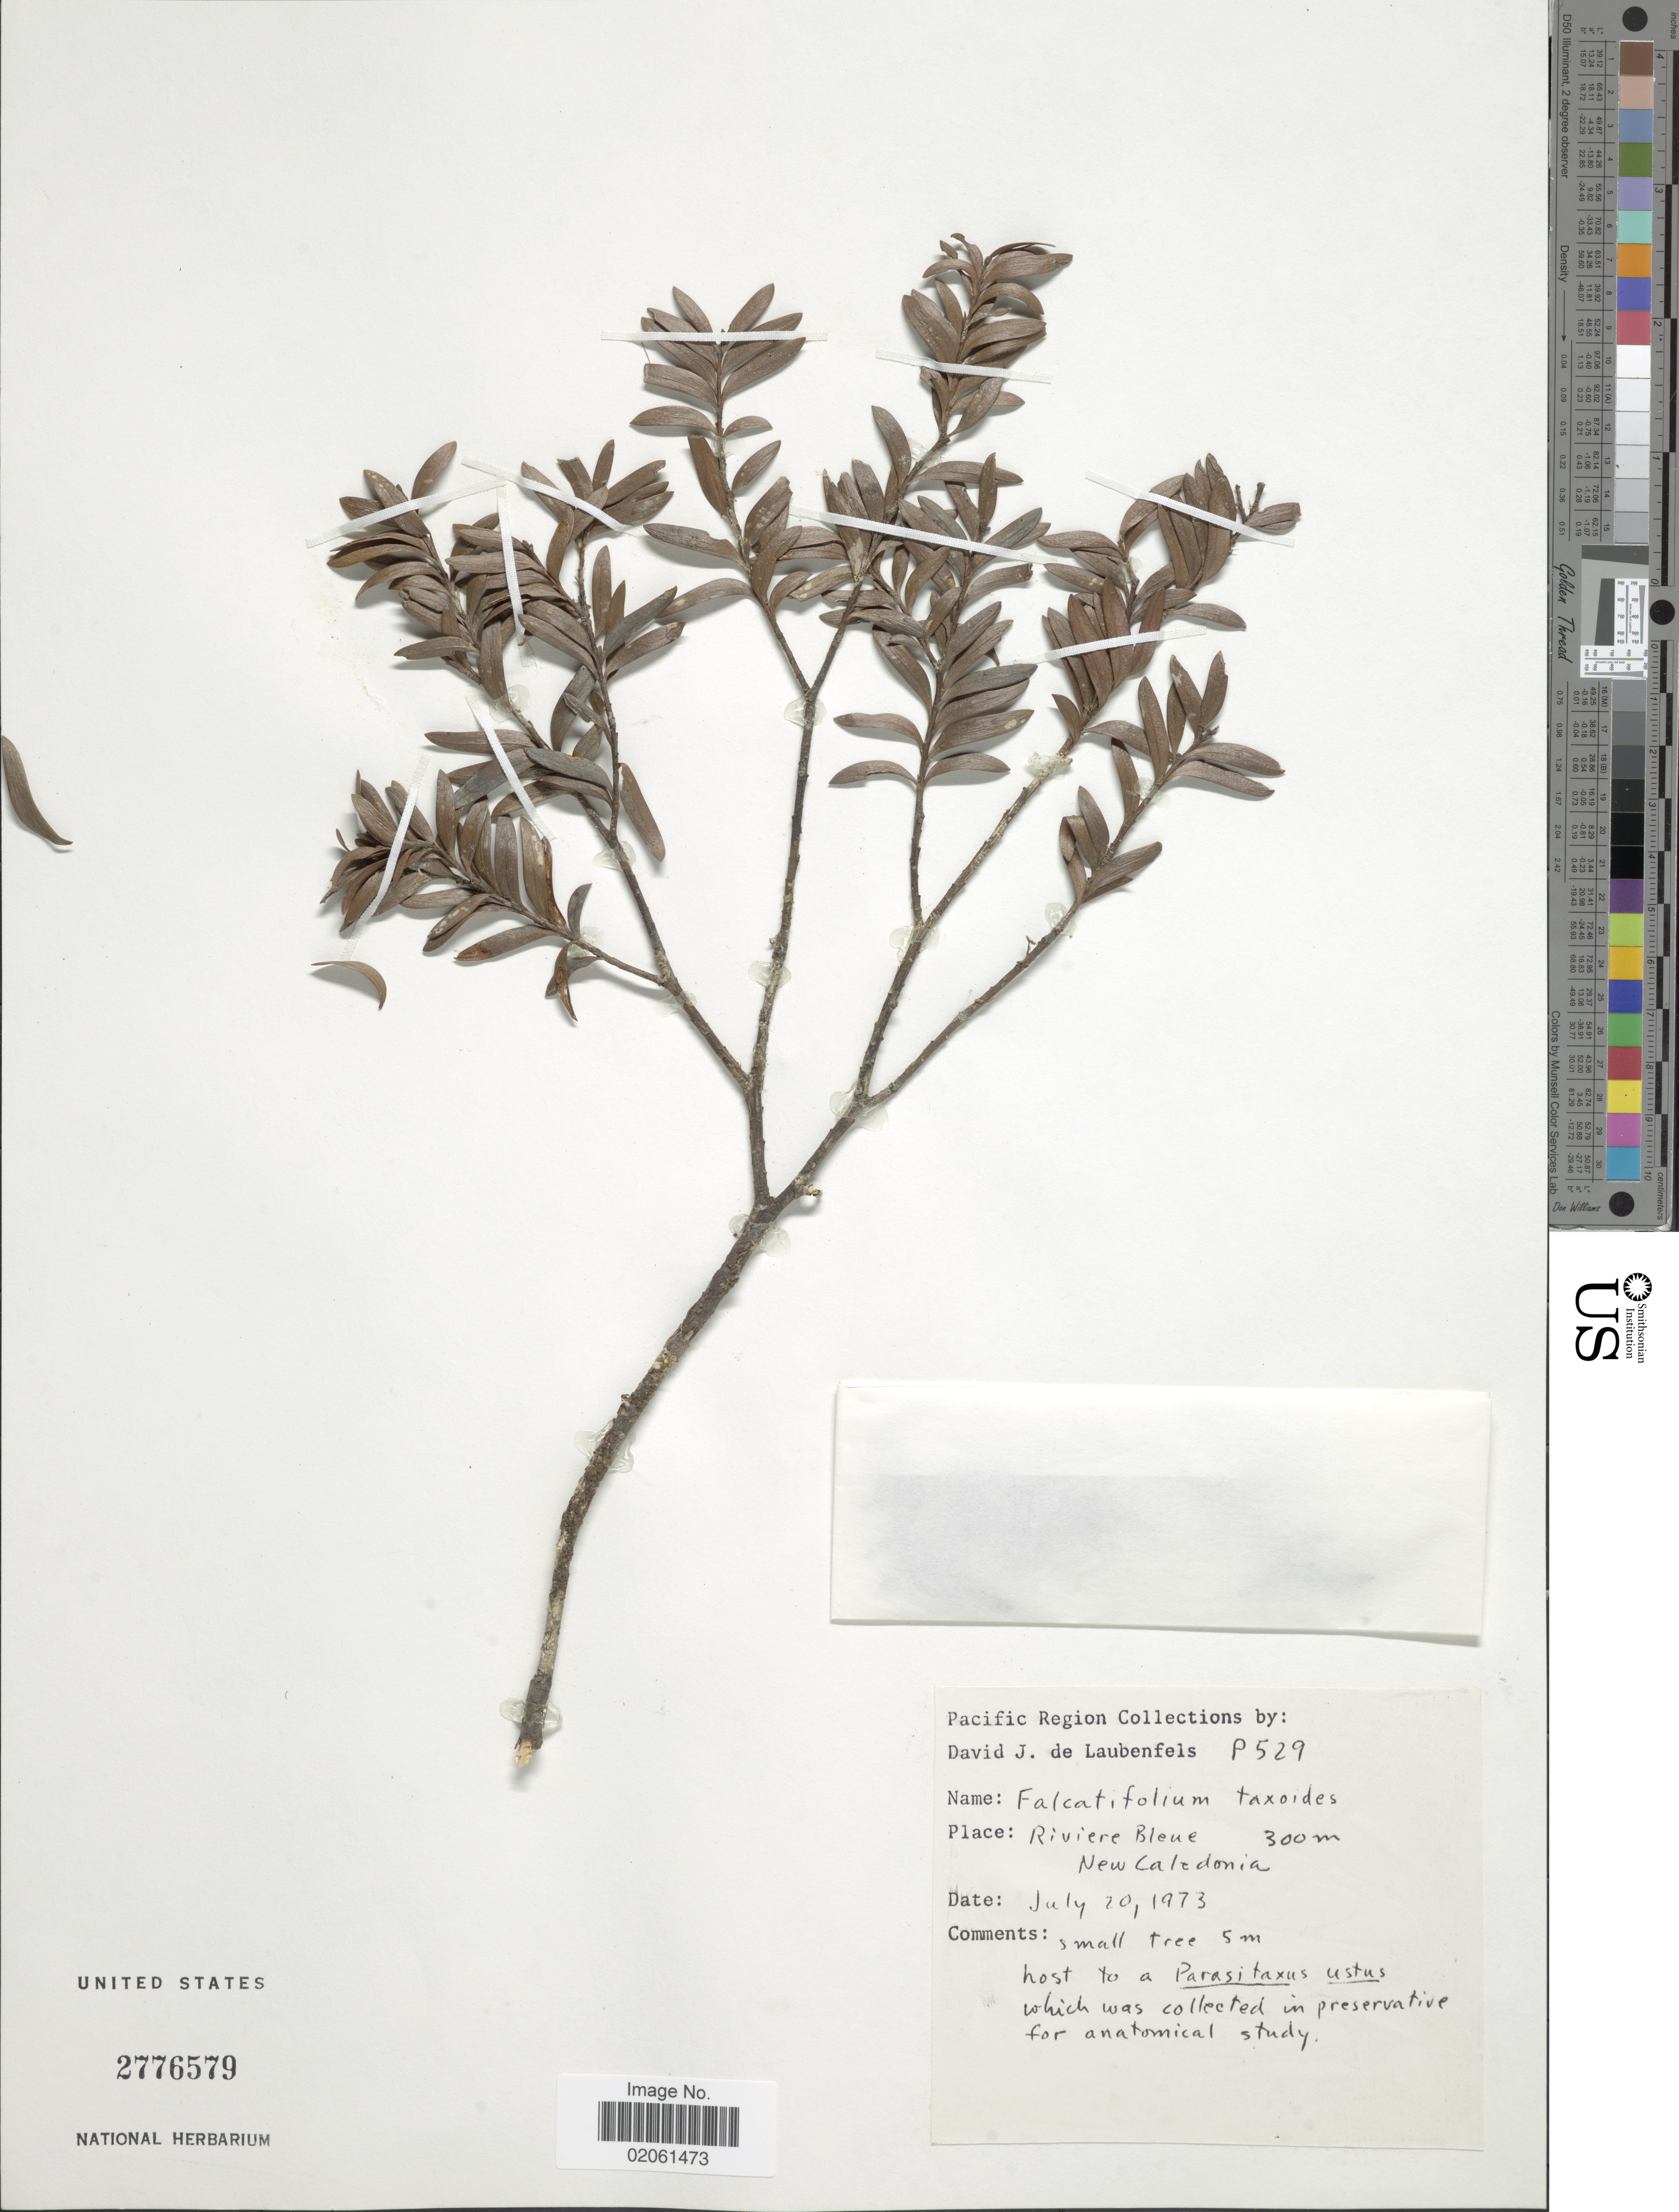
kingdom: Plantae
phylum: Tracheophyta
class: Pinopsida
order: Pinales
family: Podocarpaceae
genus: Falcatifolium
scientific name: Falcatifolium taxoides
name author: (Brongn. & Gris) de Laub.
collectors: D. J. de Laubenfels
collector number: P529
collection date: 1973-07-20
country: New Caledonia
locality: Pacific Region. Riviere Bleue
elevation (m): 300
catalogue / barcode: US 2776579